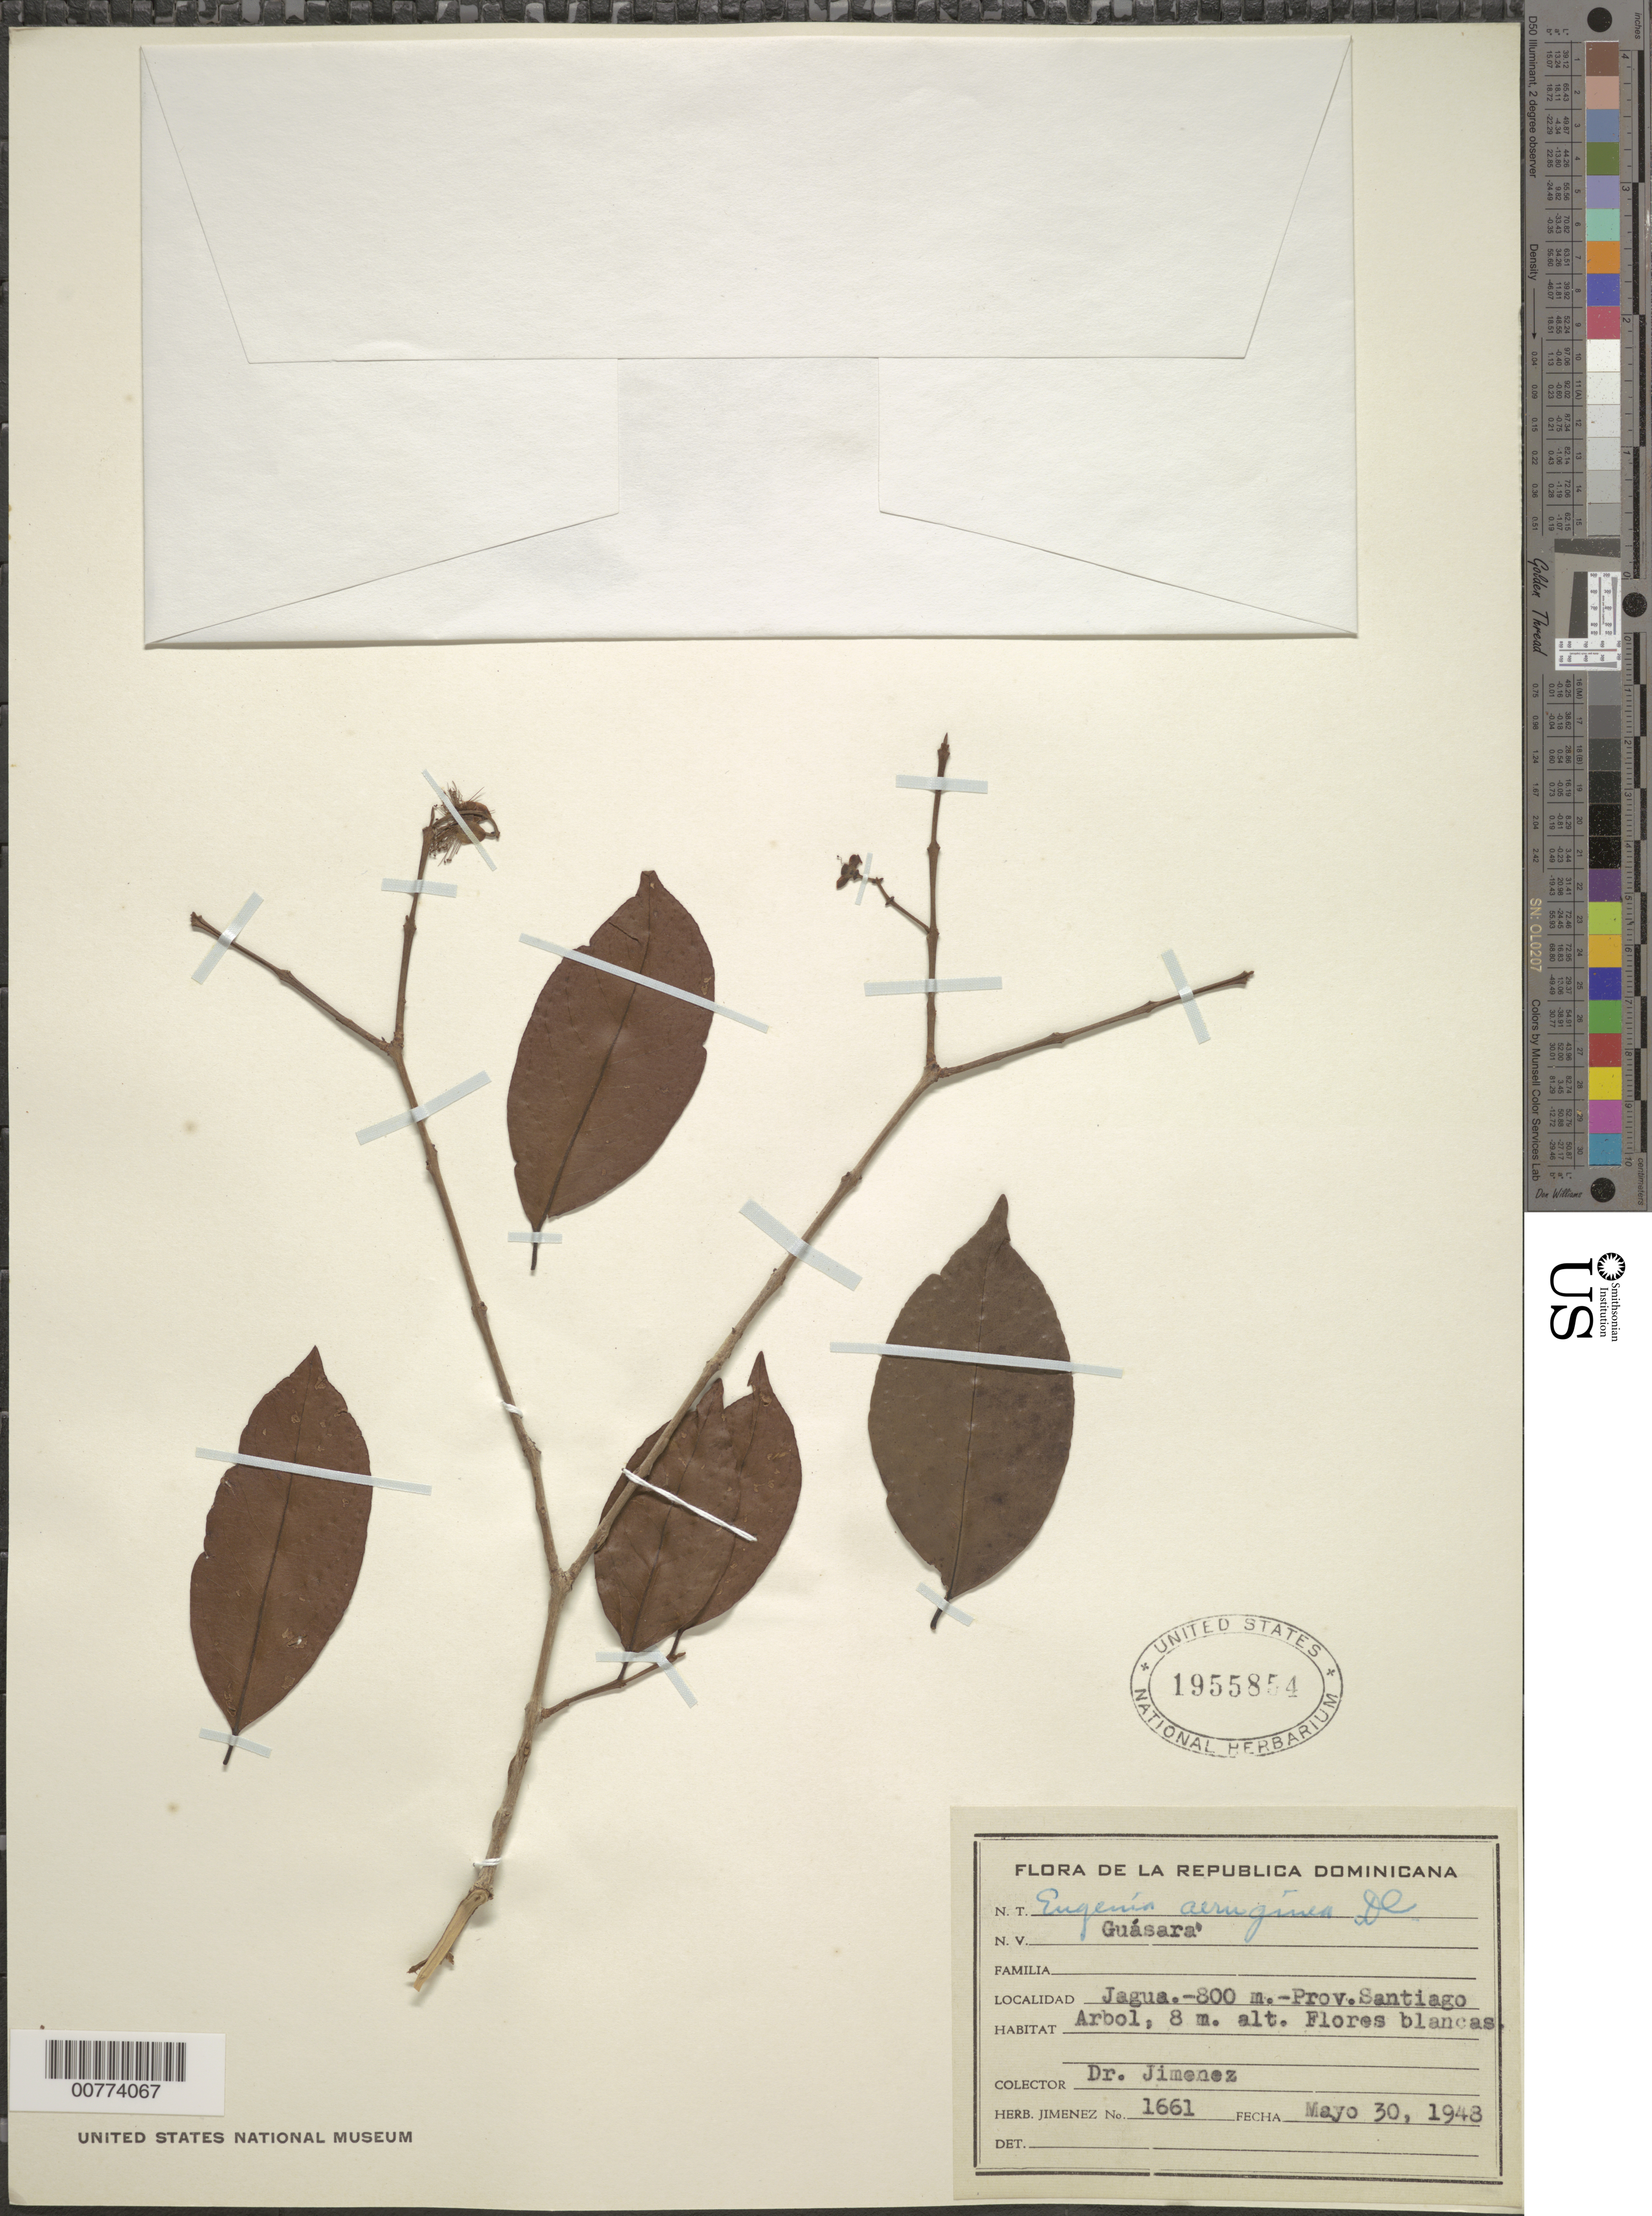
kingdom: Plantae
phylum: Tracheophyta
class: Magnoliopsida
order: Myrtales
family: Myrtaceae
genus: Eugenia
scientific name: Eugenia domingensis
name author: O. Berg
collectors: J. J. Jiménez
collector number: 1661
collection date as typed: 30 May 1948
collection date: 1948-05-30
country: Dominican Republic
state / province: Santiago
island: Hispaniola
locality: Jagua.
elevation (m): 800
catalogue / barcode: US 1955854